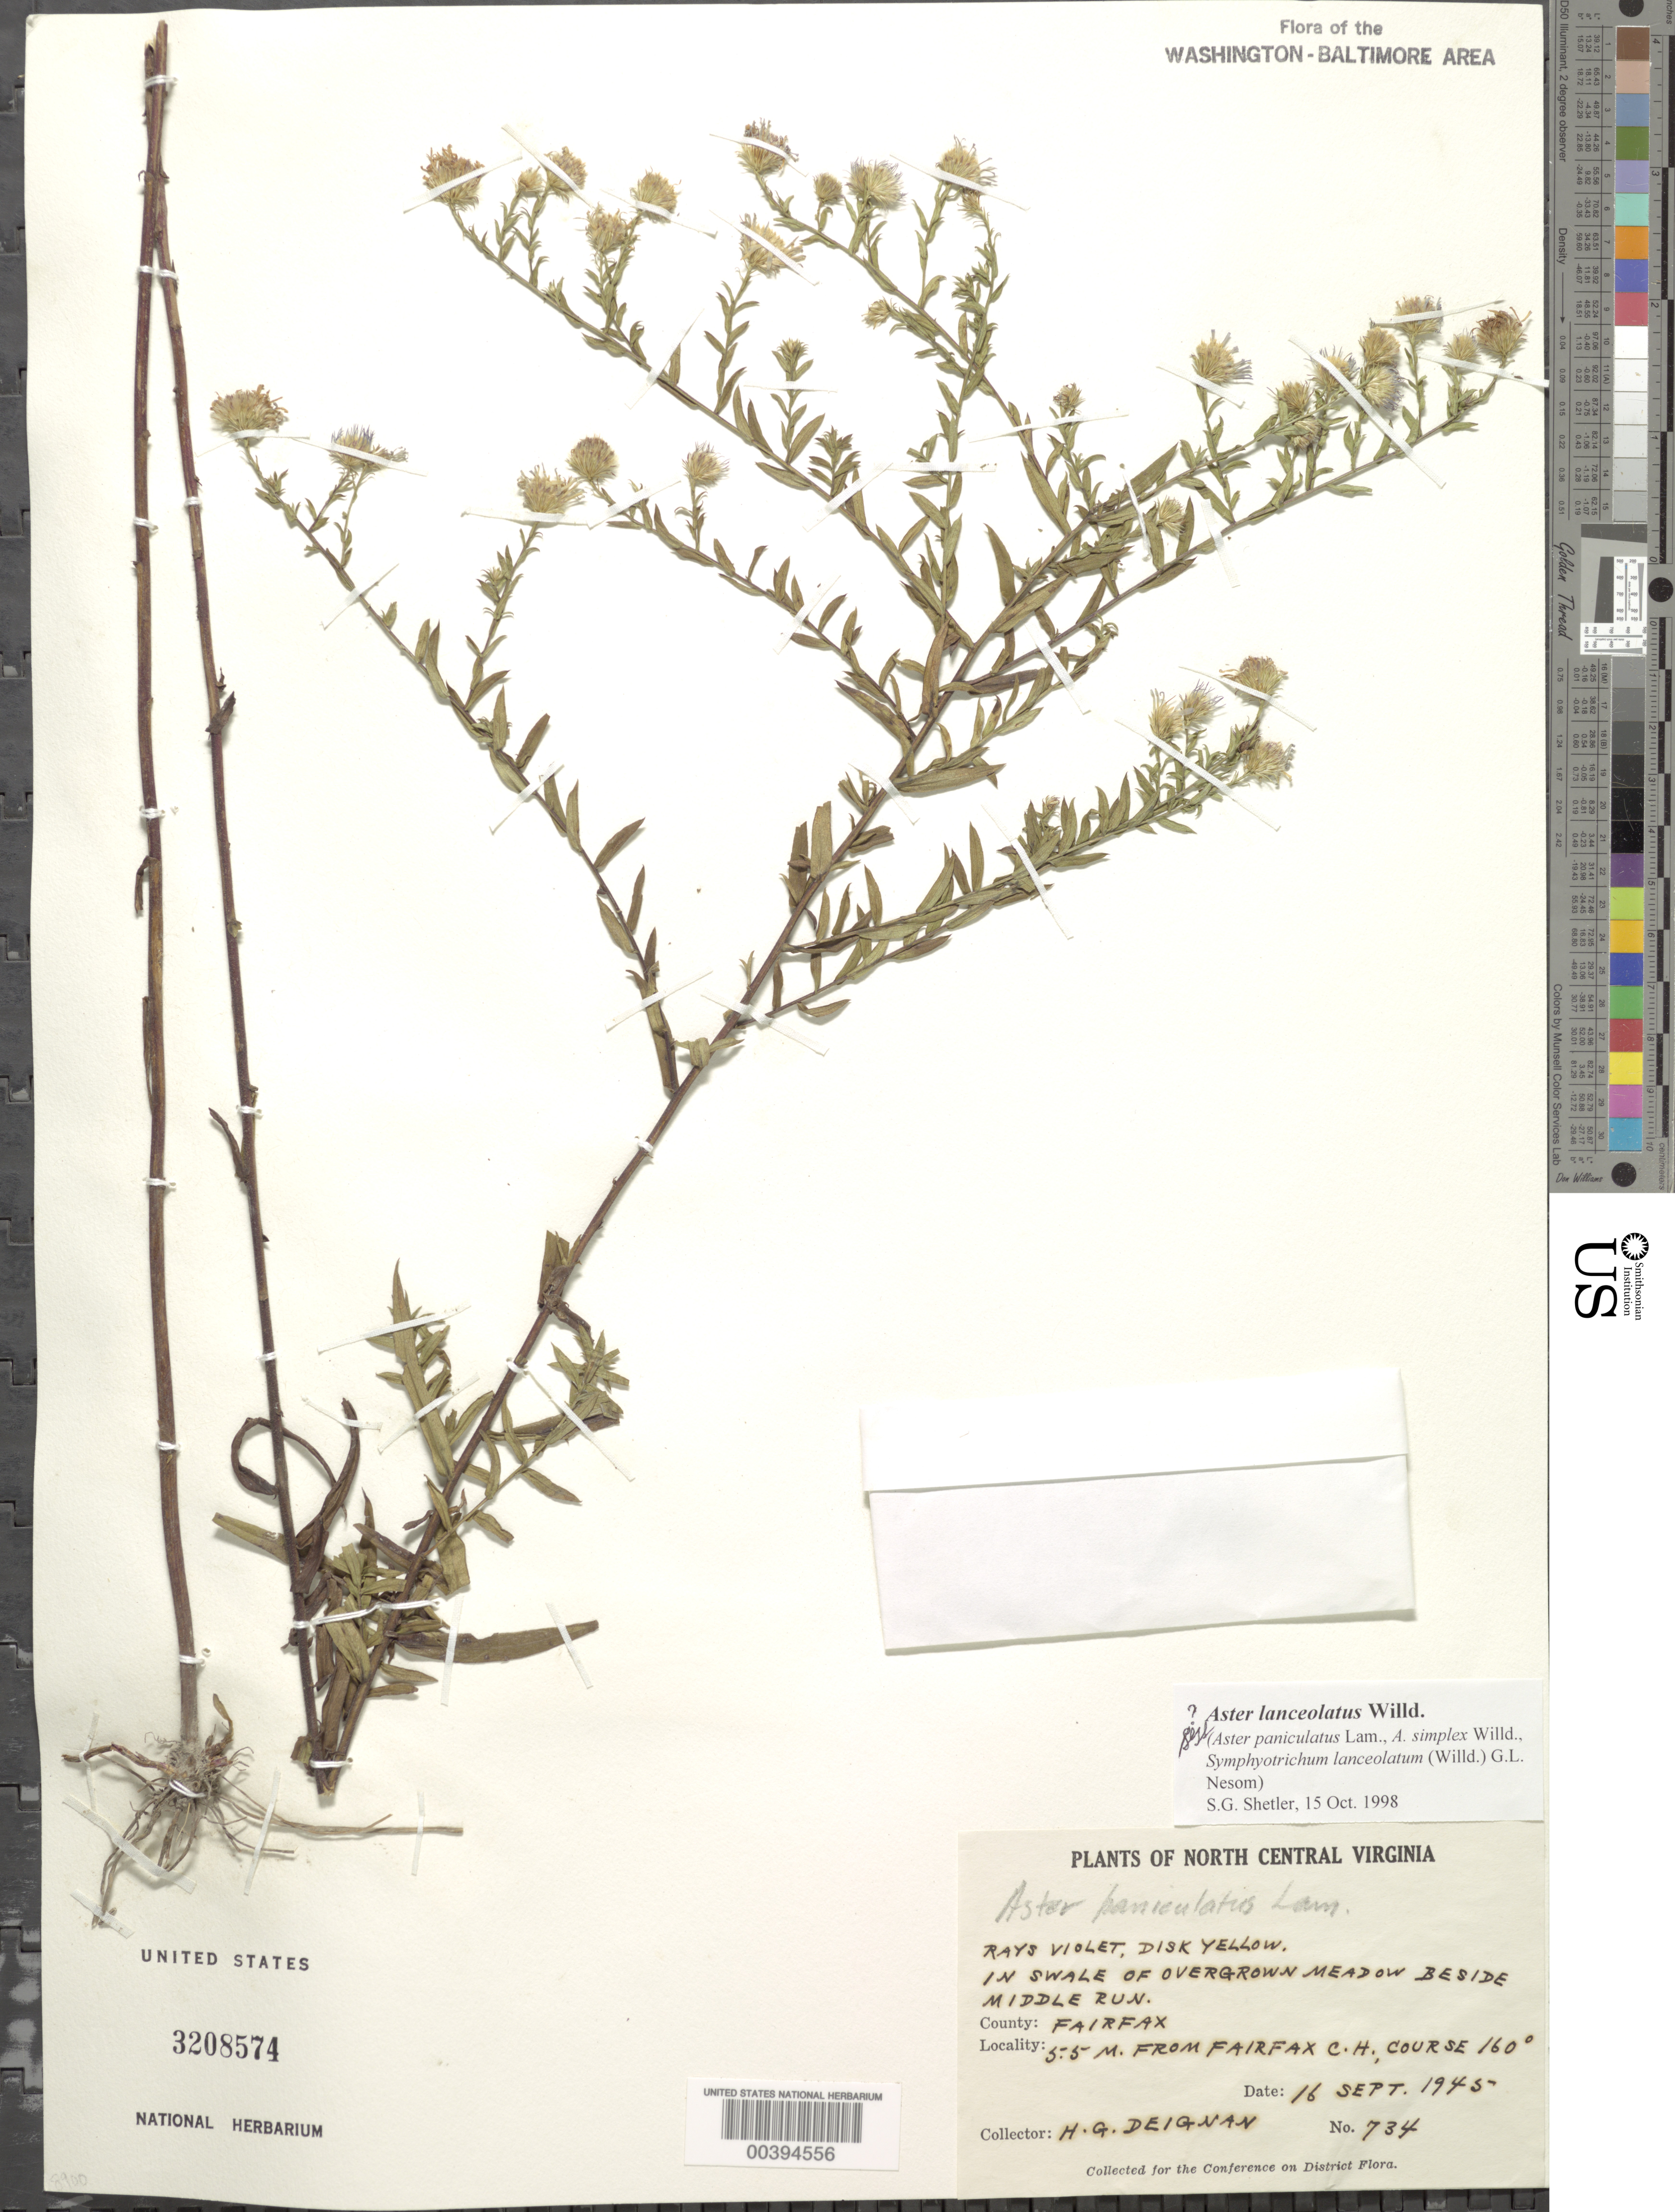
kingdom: Plantae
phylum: Tracheophyta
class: Magnoliopsida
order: Asterales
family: Asteraceae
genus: Symphyotrichum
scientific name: Symphyotrichum lanceolatum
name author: (Willd.) G.L. Nesom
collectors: H. Deignan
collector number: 734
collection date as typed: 16 Sep 1945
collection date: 1945-09-16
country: United States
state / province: Virginia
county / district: Fairfax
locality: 5.5 M from Fairfax County Court House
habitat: Overgrown meadow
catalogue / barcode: US 3208574